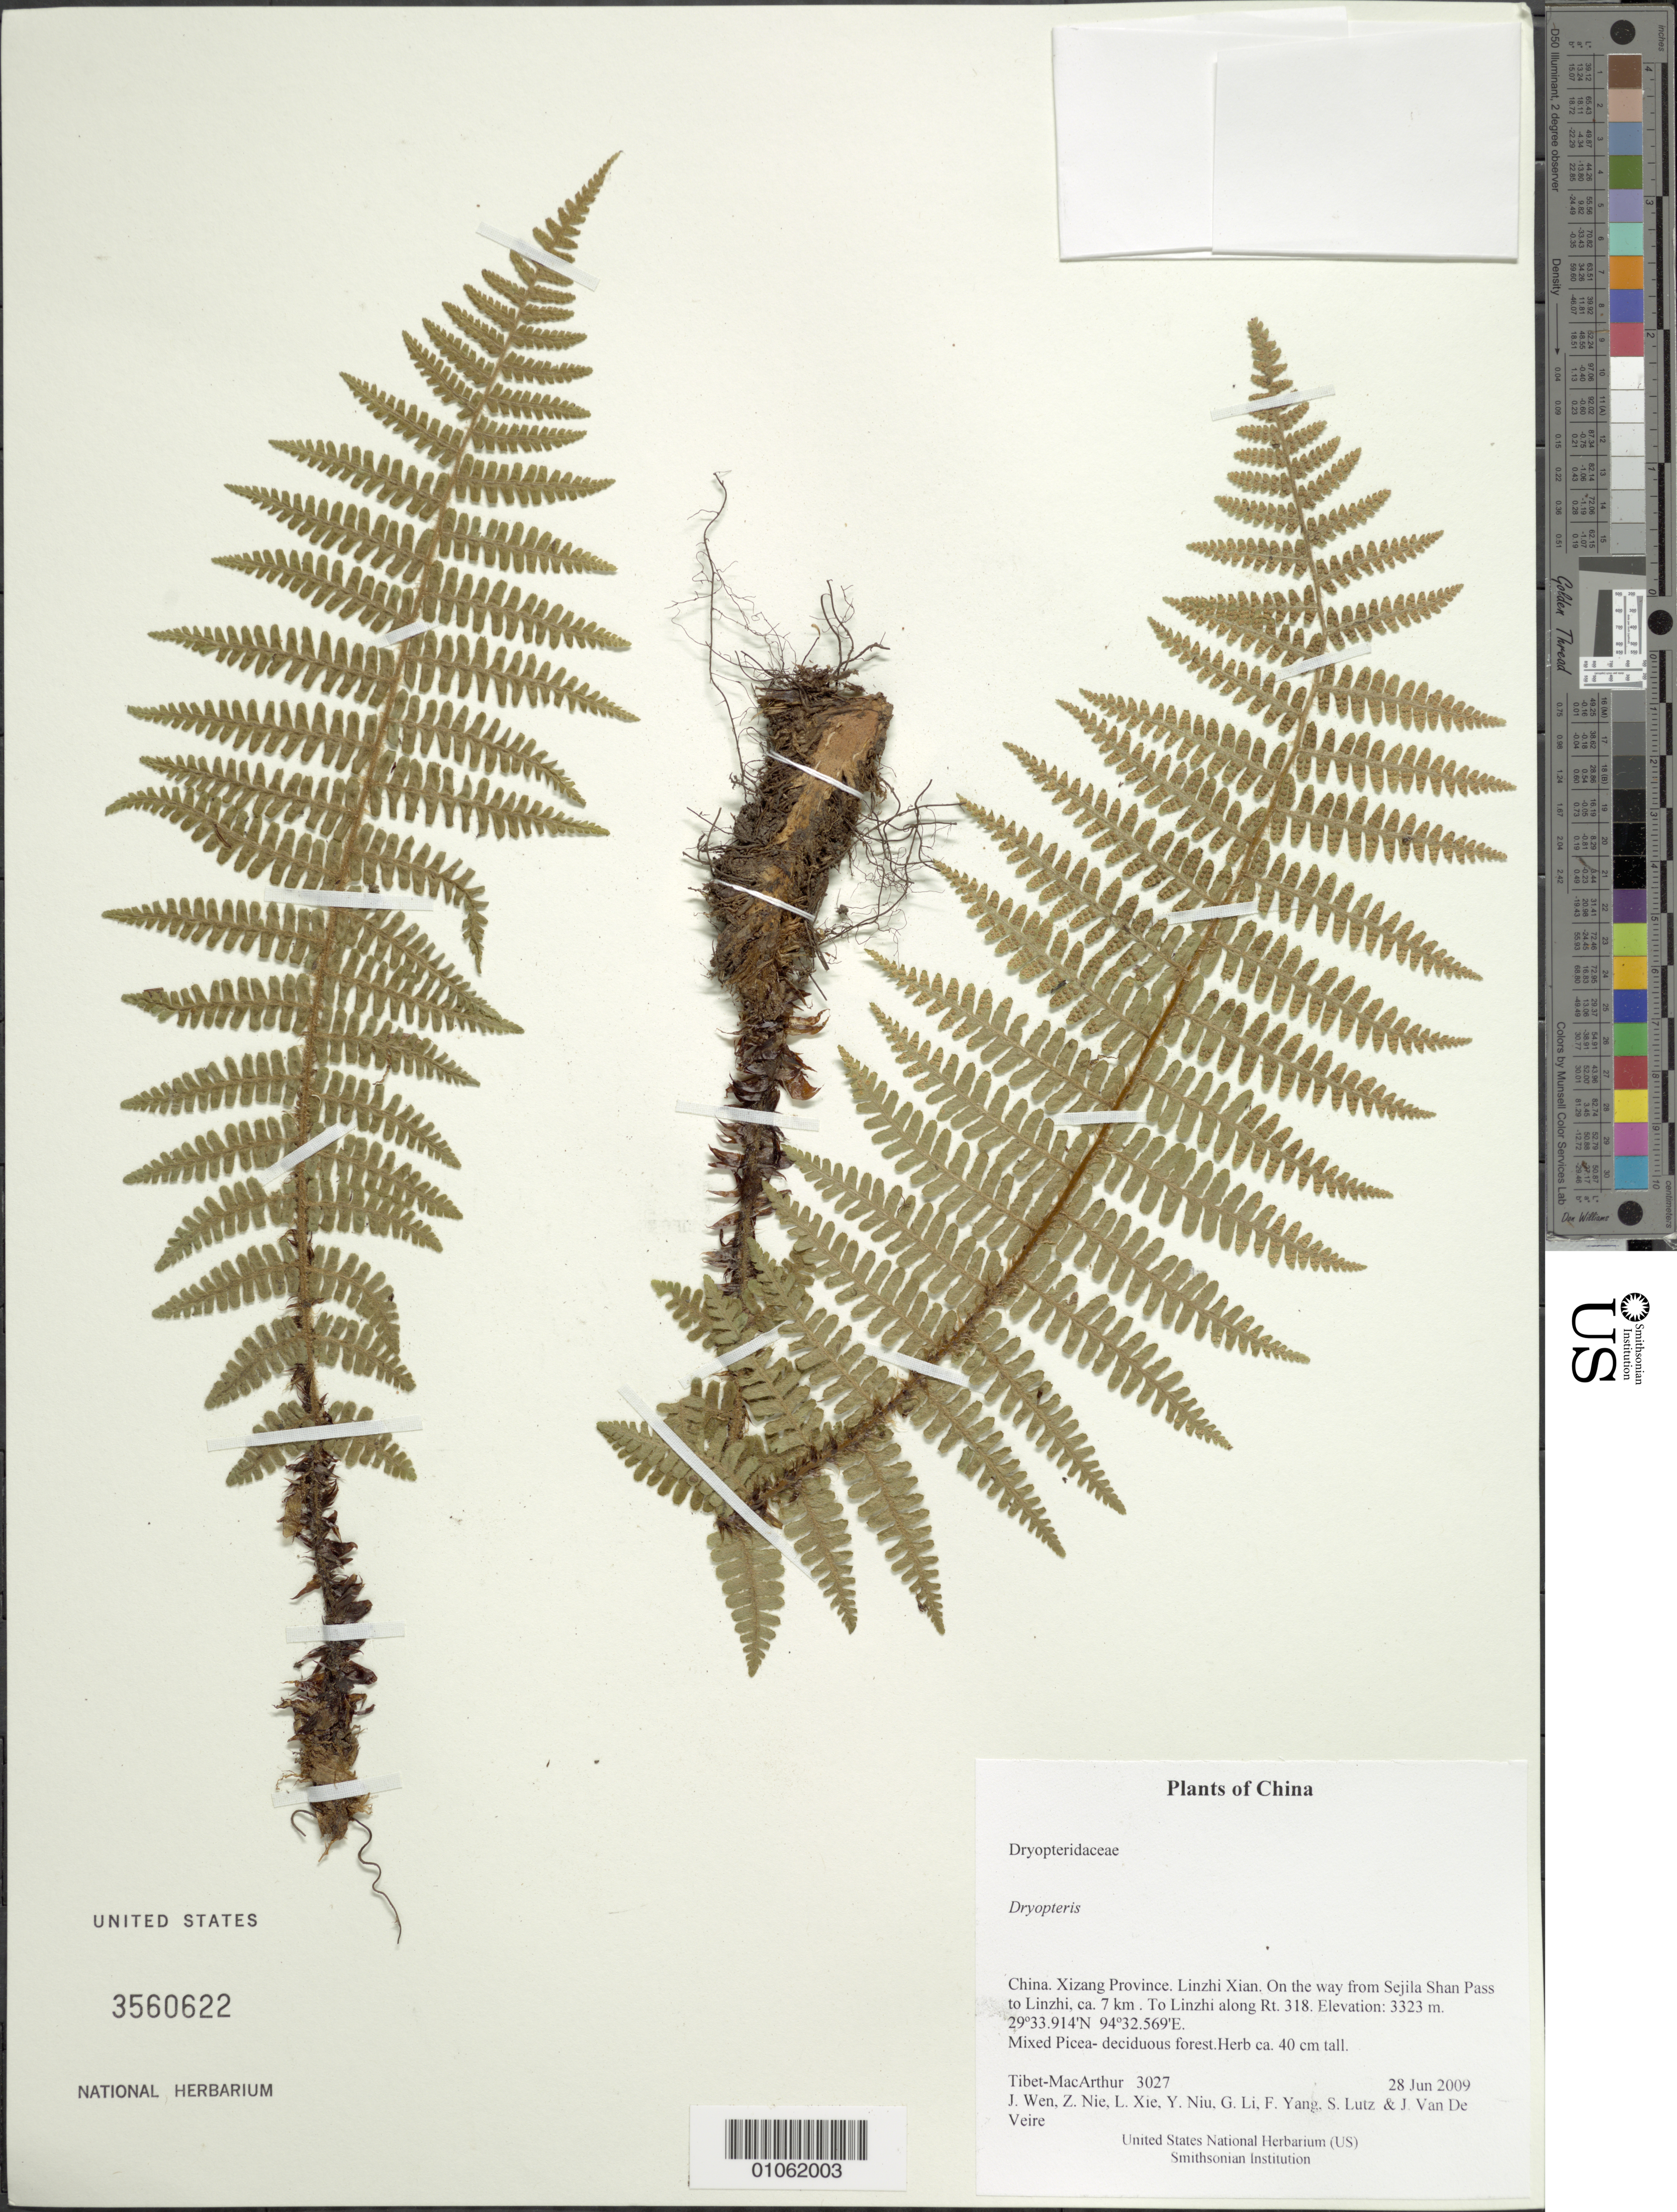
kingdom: Plantae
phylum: Tracheophyta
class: Polypodiopsida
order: Polypodiales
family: Dryopteridaceae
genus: Dryopteris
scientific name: Dryopteris sp.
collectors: Tibet-MacArthur, J. Wen, Z. Nie, L. Xie, Y. Niu, G. Li, F. Yang, S. Lutz & J. Van De Veire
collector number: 3027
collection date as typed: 28 Jun 2009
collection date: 2009-06-28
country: China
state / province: Xizang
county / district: Linzhi Xian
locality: On the way from Sejila Shan Pass to Linzhi, ca. 7 km . To Linzhi along Rt. 318.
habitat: Mixed Picea- deciduous forest.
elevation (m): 3323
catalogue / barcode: US 3560622